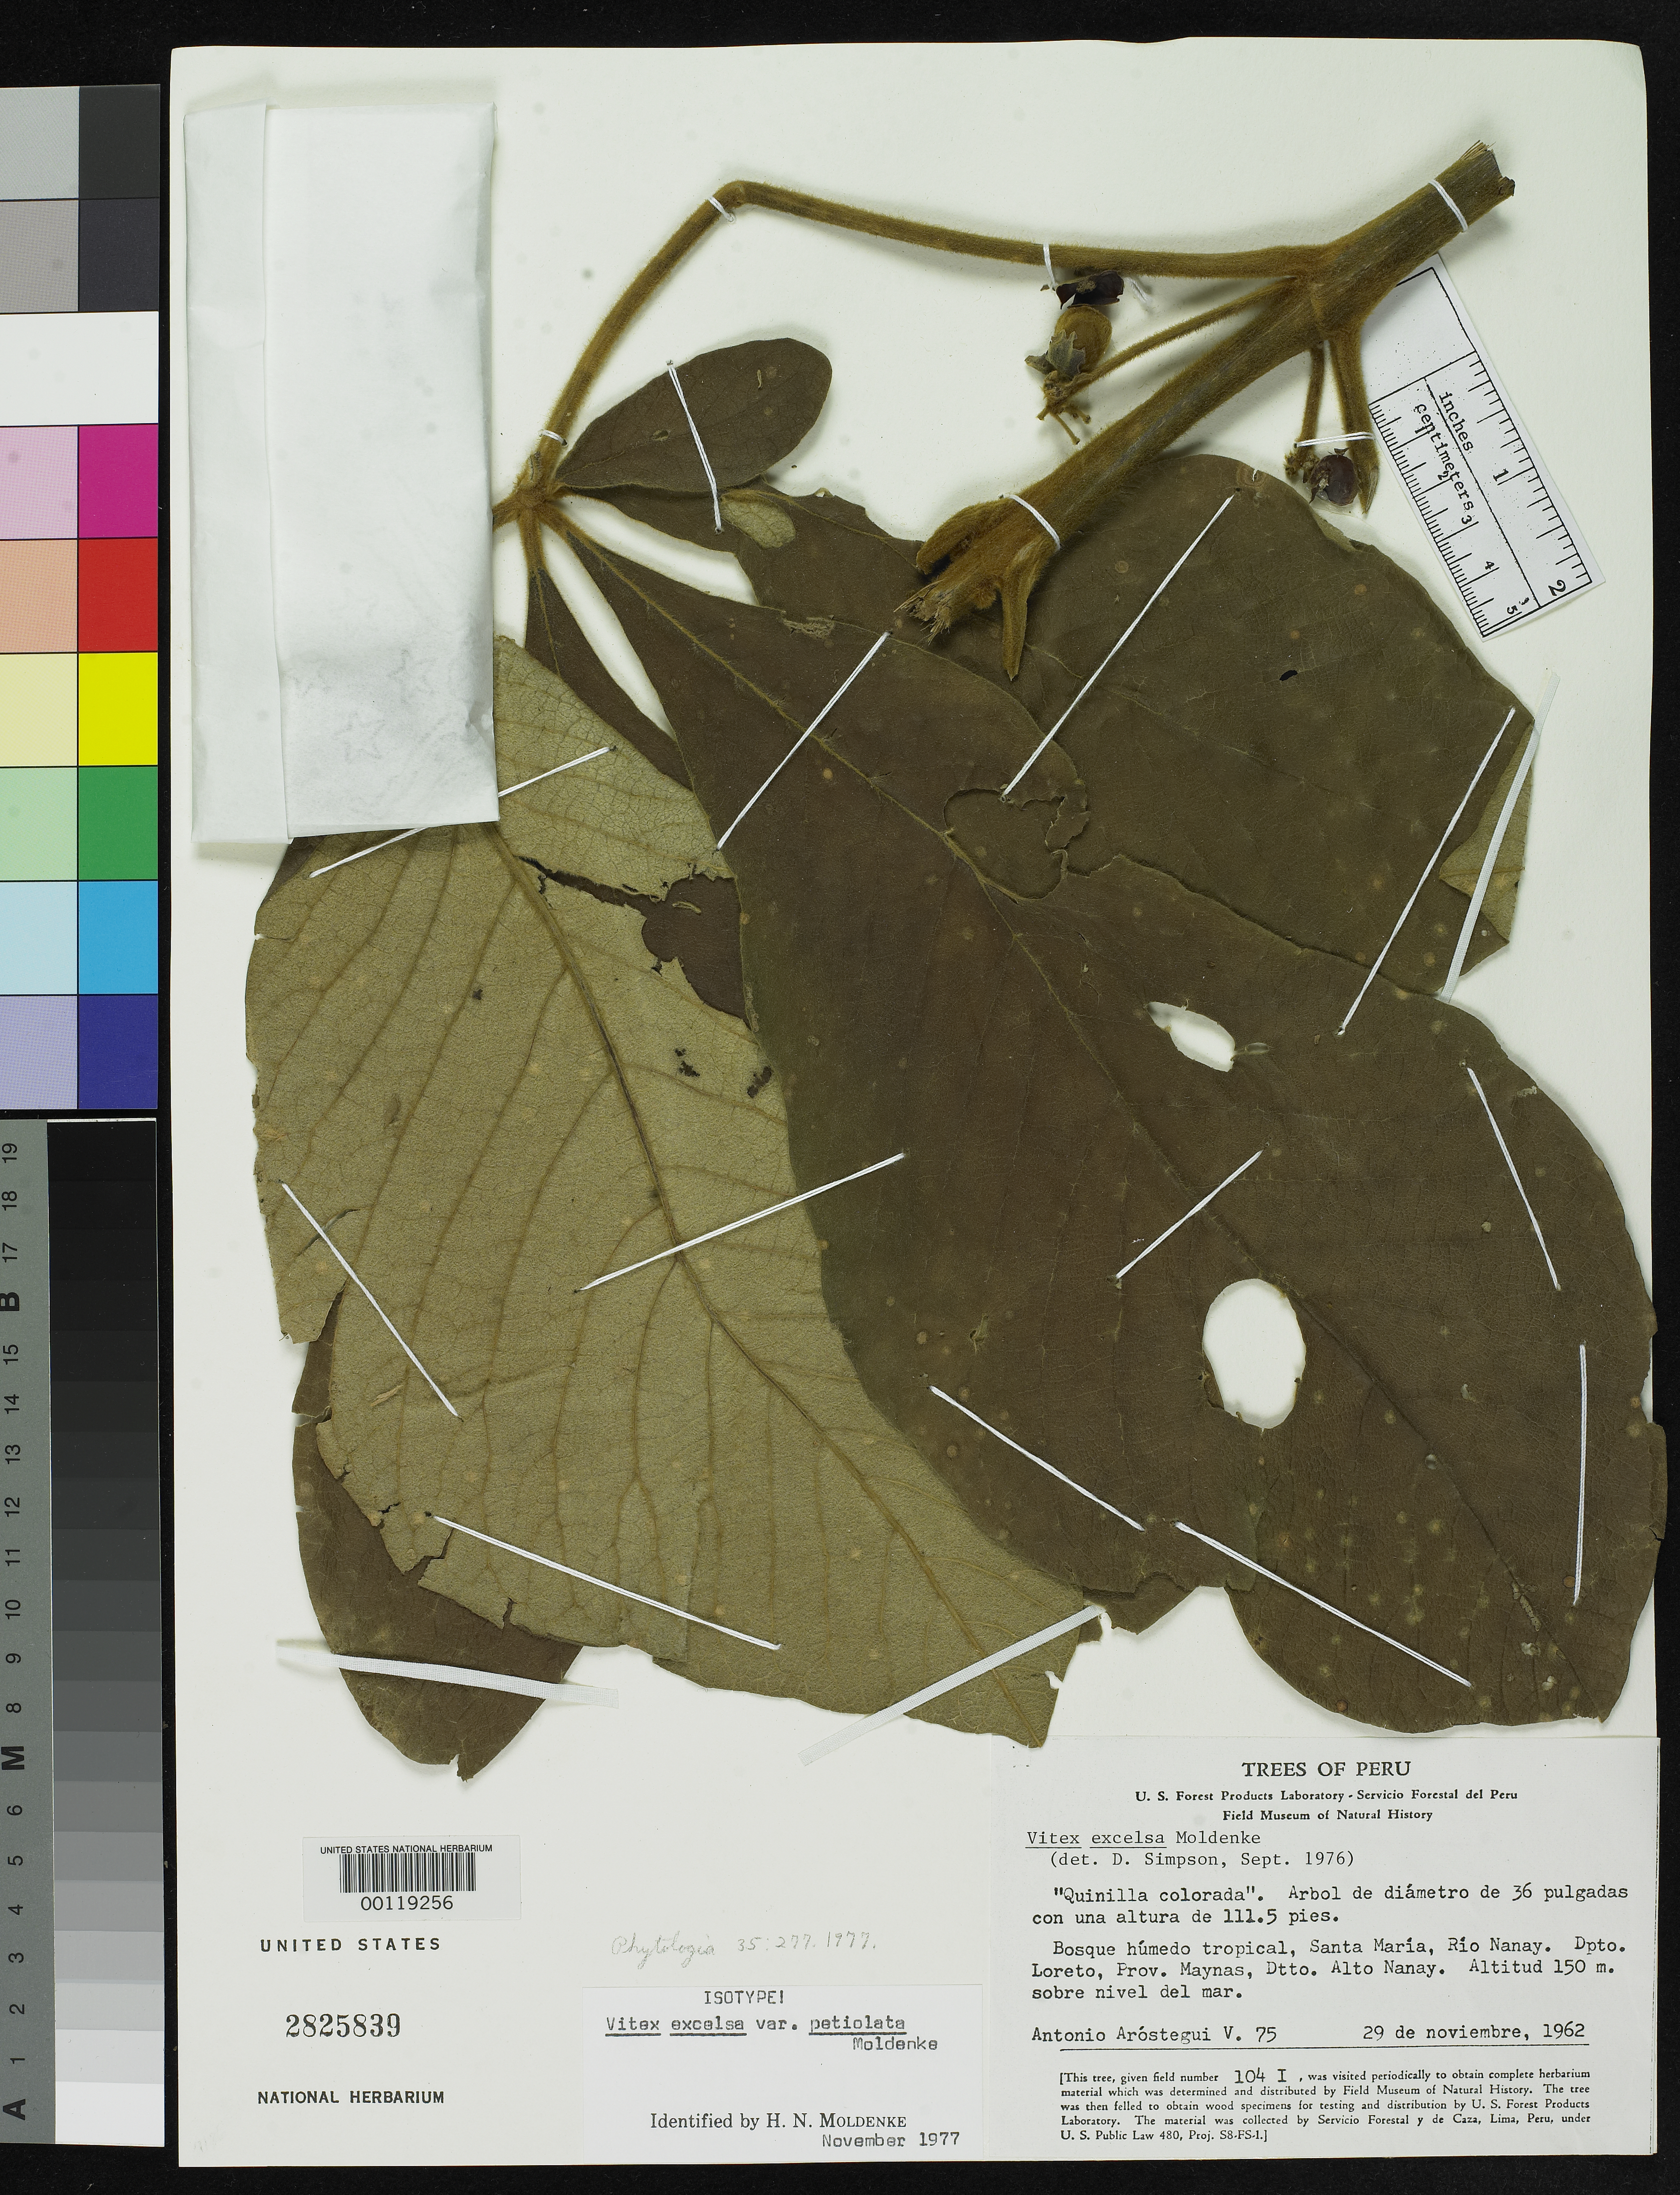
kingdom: Plantae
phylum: Tracheophyta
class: Magnoliopsida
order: Lamiales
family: Lamiaceae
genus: Vitex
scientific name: Vitex excelsa var. petiolata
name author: Moldenke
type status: Isotype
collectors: A. Arostegui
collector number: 75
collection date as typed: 29 Nov 1962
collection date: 1962-11-29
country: Peru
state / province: Loreto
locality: Alto Nanay, Santa Maria.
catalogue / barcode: US 2825839